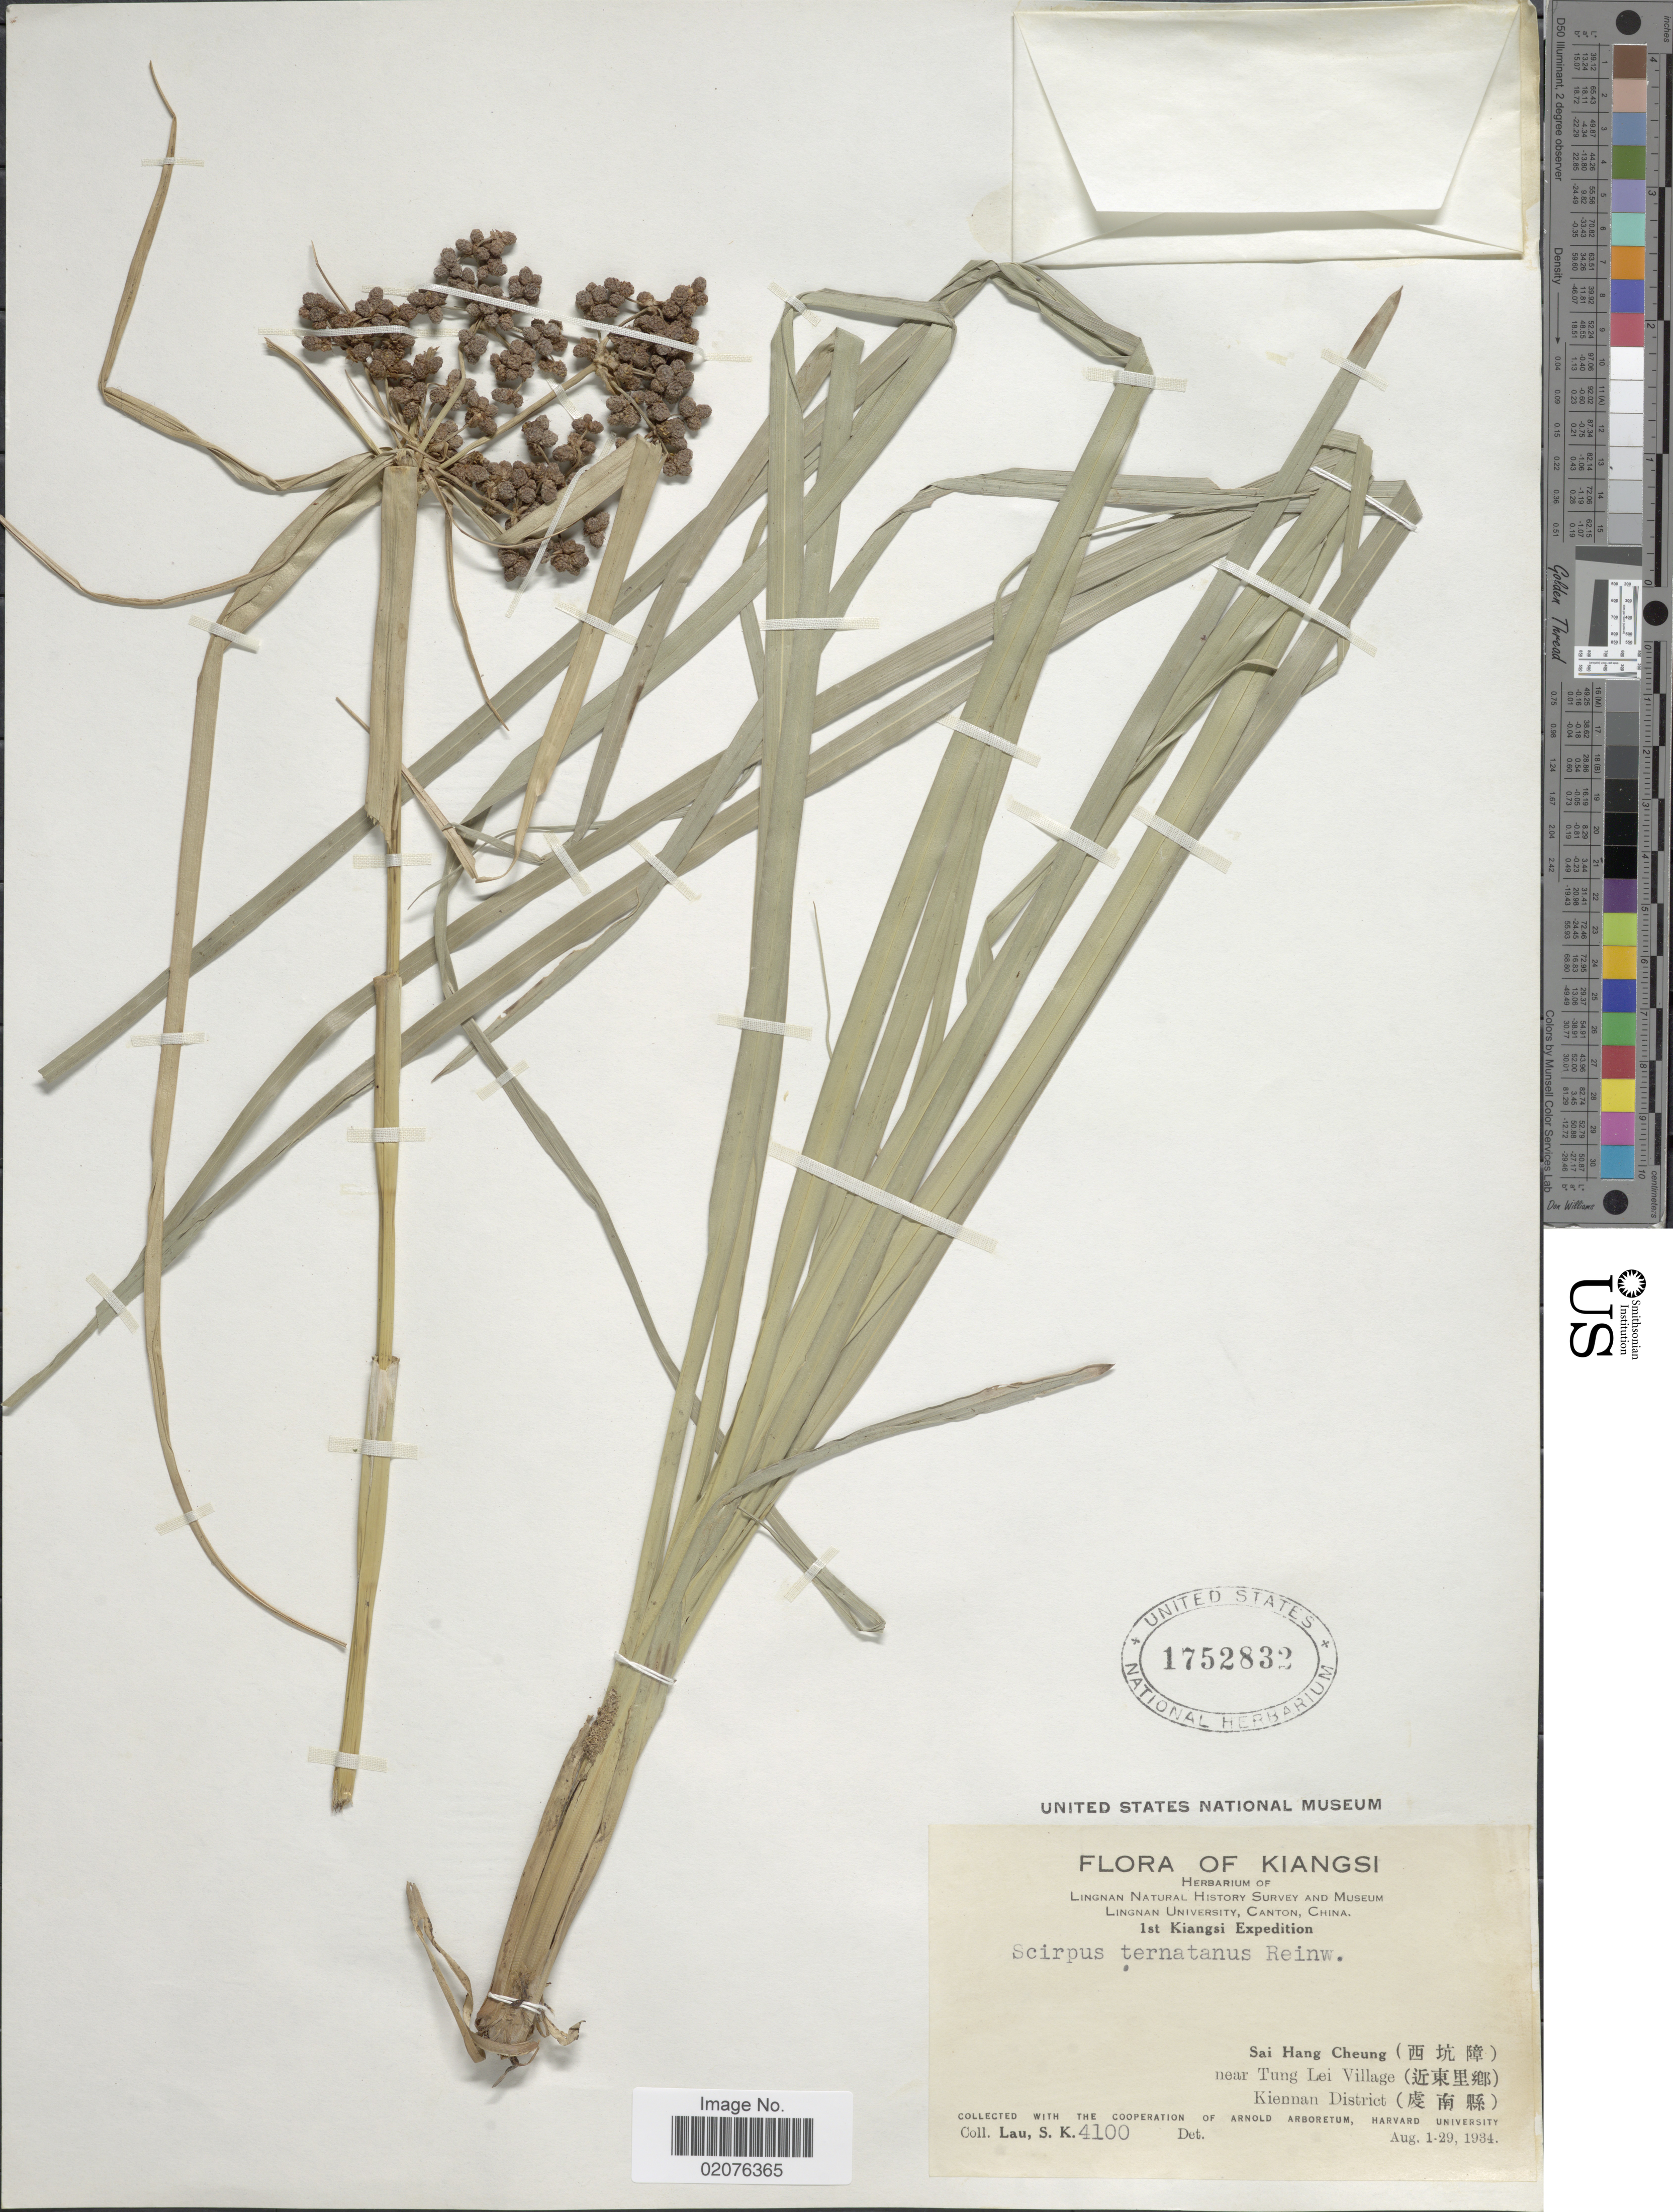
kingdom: Plantae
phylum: Tracheophyta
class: Liliopsida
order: Poales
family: Cyperaceae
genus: Scirpus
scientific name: Scirpus ternatanus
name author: Reinw. ex Miq.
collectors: S. K. Lau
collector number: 4100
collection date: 1934-08-01/1934-08-29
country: China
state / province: Jiangxi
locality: Kiangsi, Sai Hang Cheung near Tung Lei Village, Kiennan District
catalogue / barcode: US 1752832